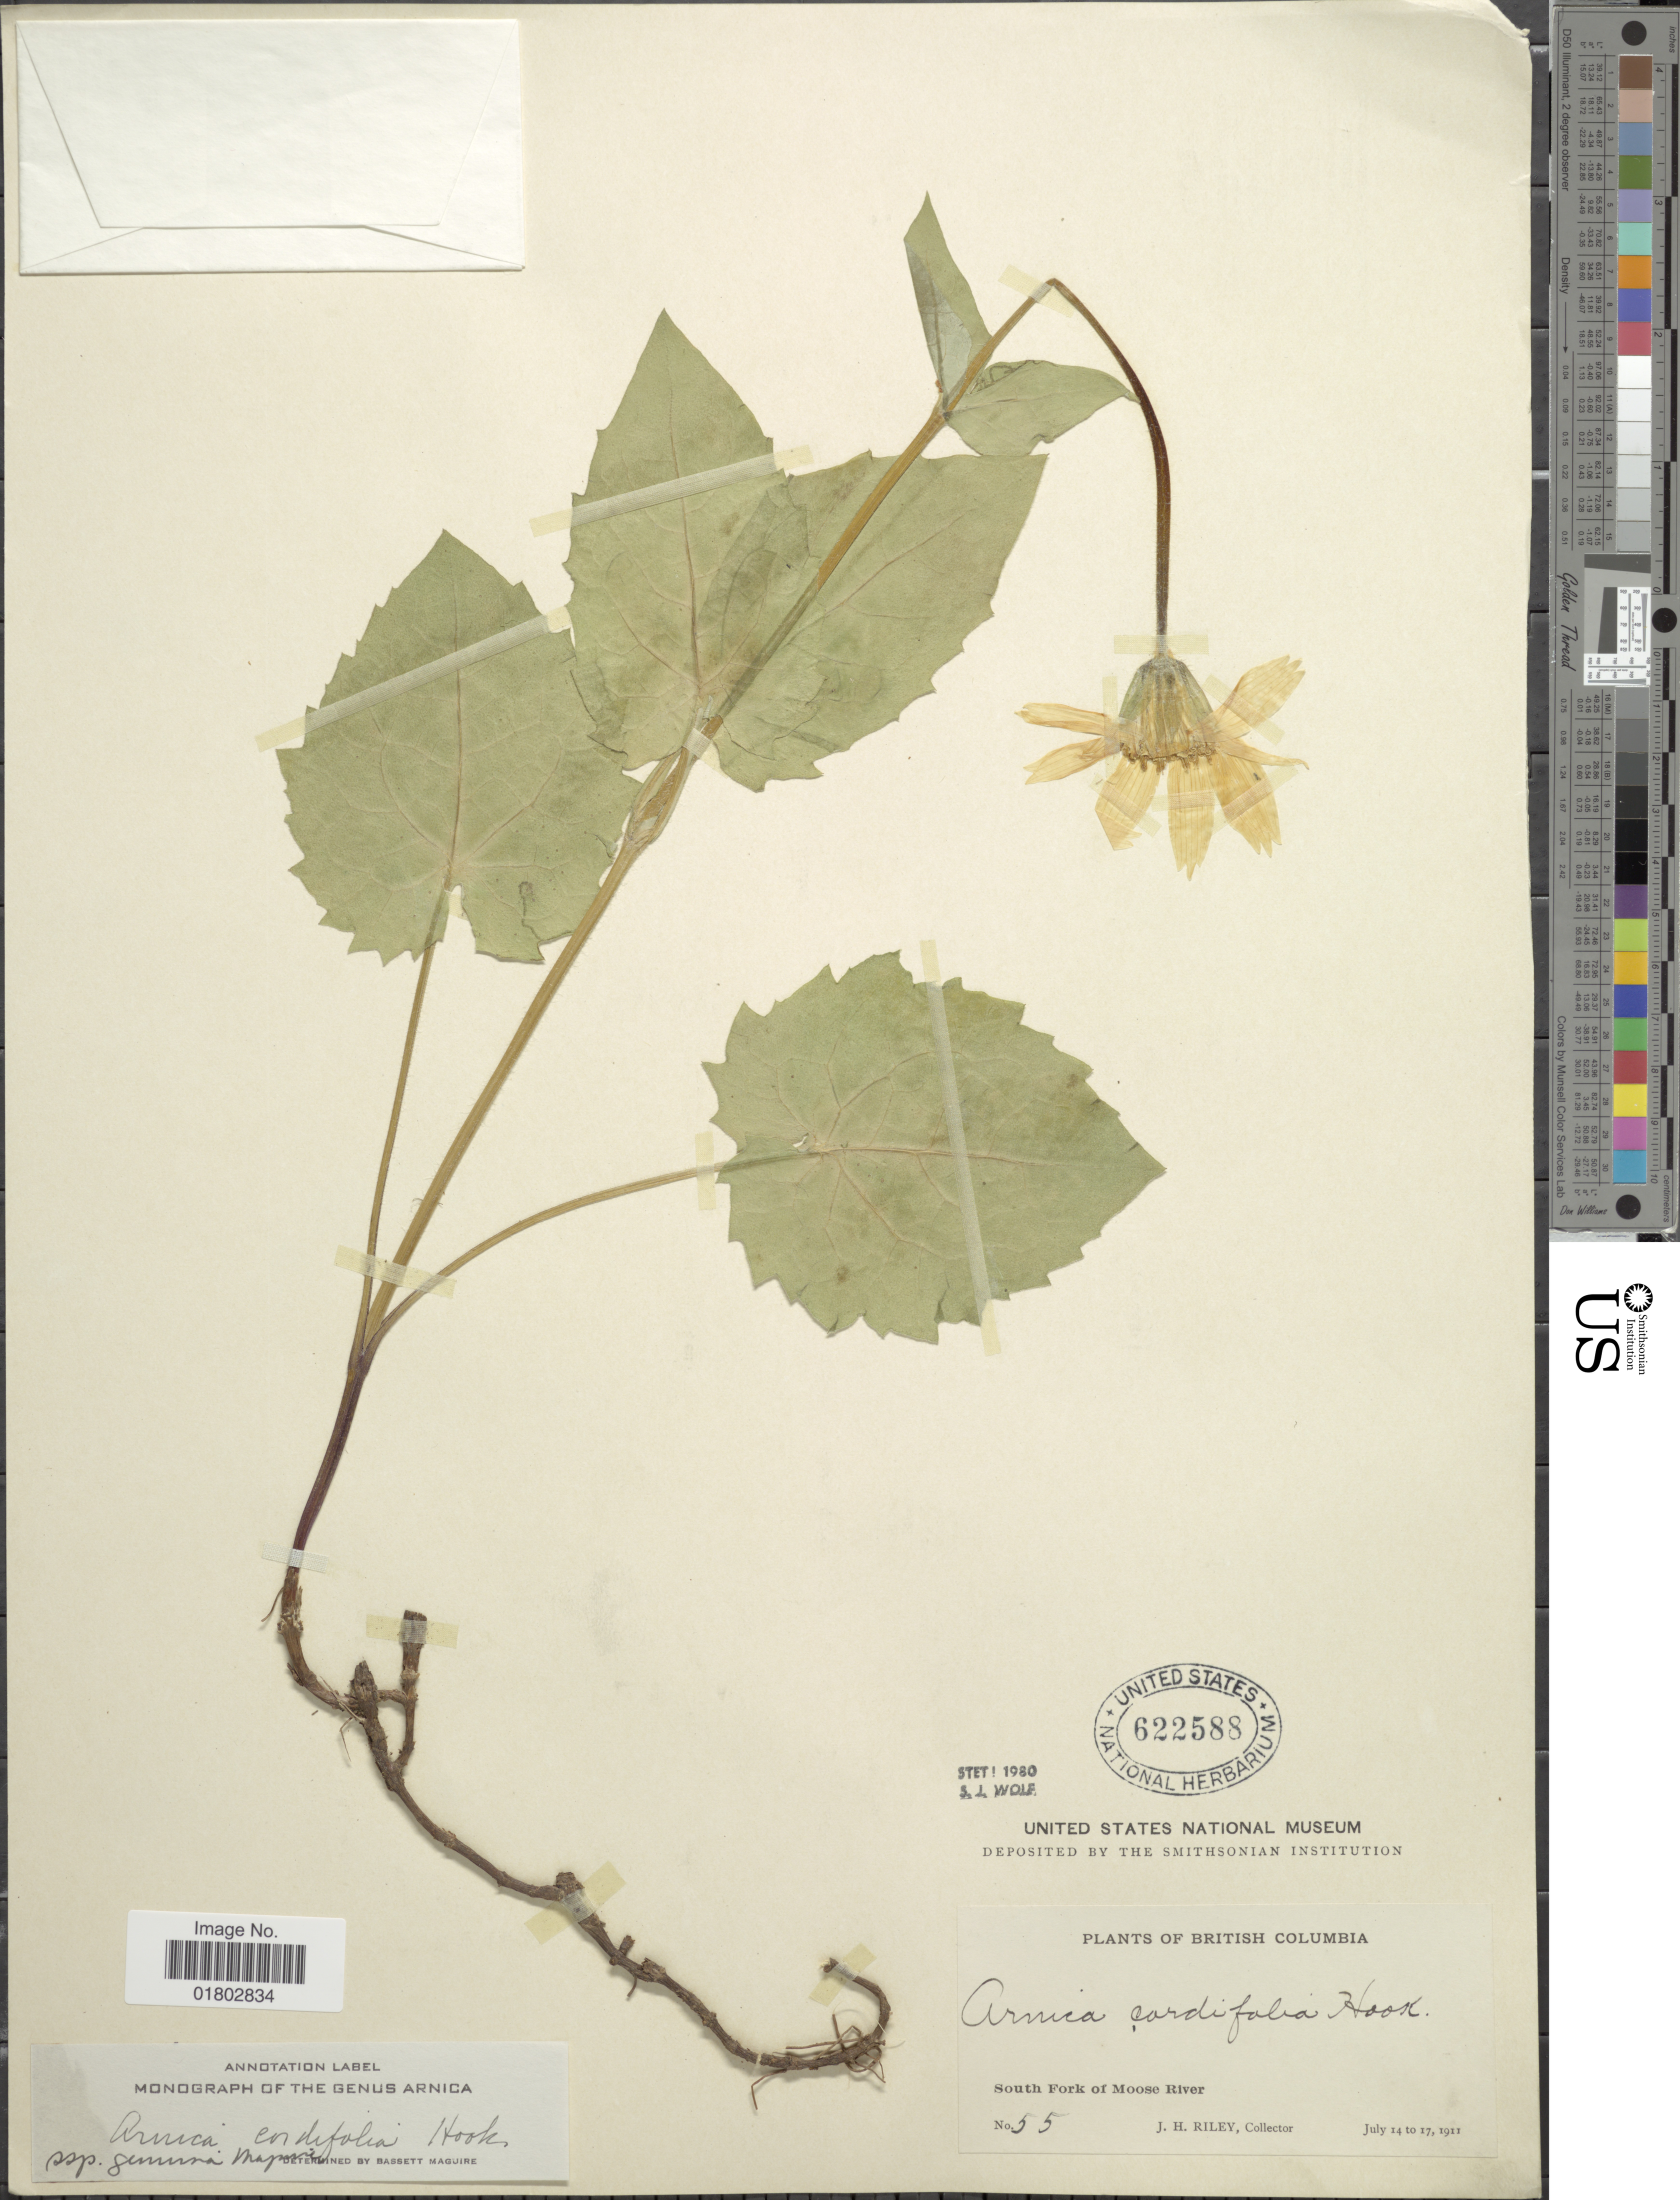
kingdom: Plantae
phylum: Tracheophyta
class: Magnoliopsida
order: Asterales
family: Asteraceae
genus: Arnica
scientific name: Arnica cordifolia subsp. genuina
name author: Maguire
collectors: J. H. Riley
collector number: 55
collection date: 1911-07-14/1911-07-17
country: Canada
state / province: British Columbia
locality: South Fork of Moose River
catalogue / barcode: US 622588